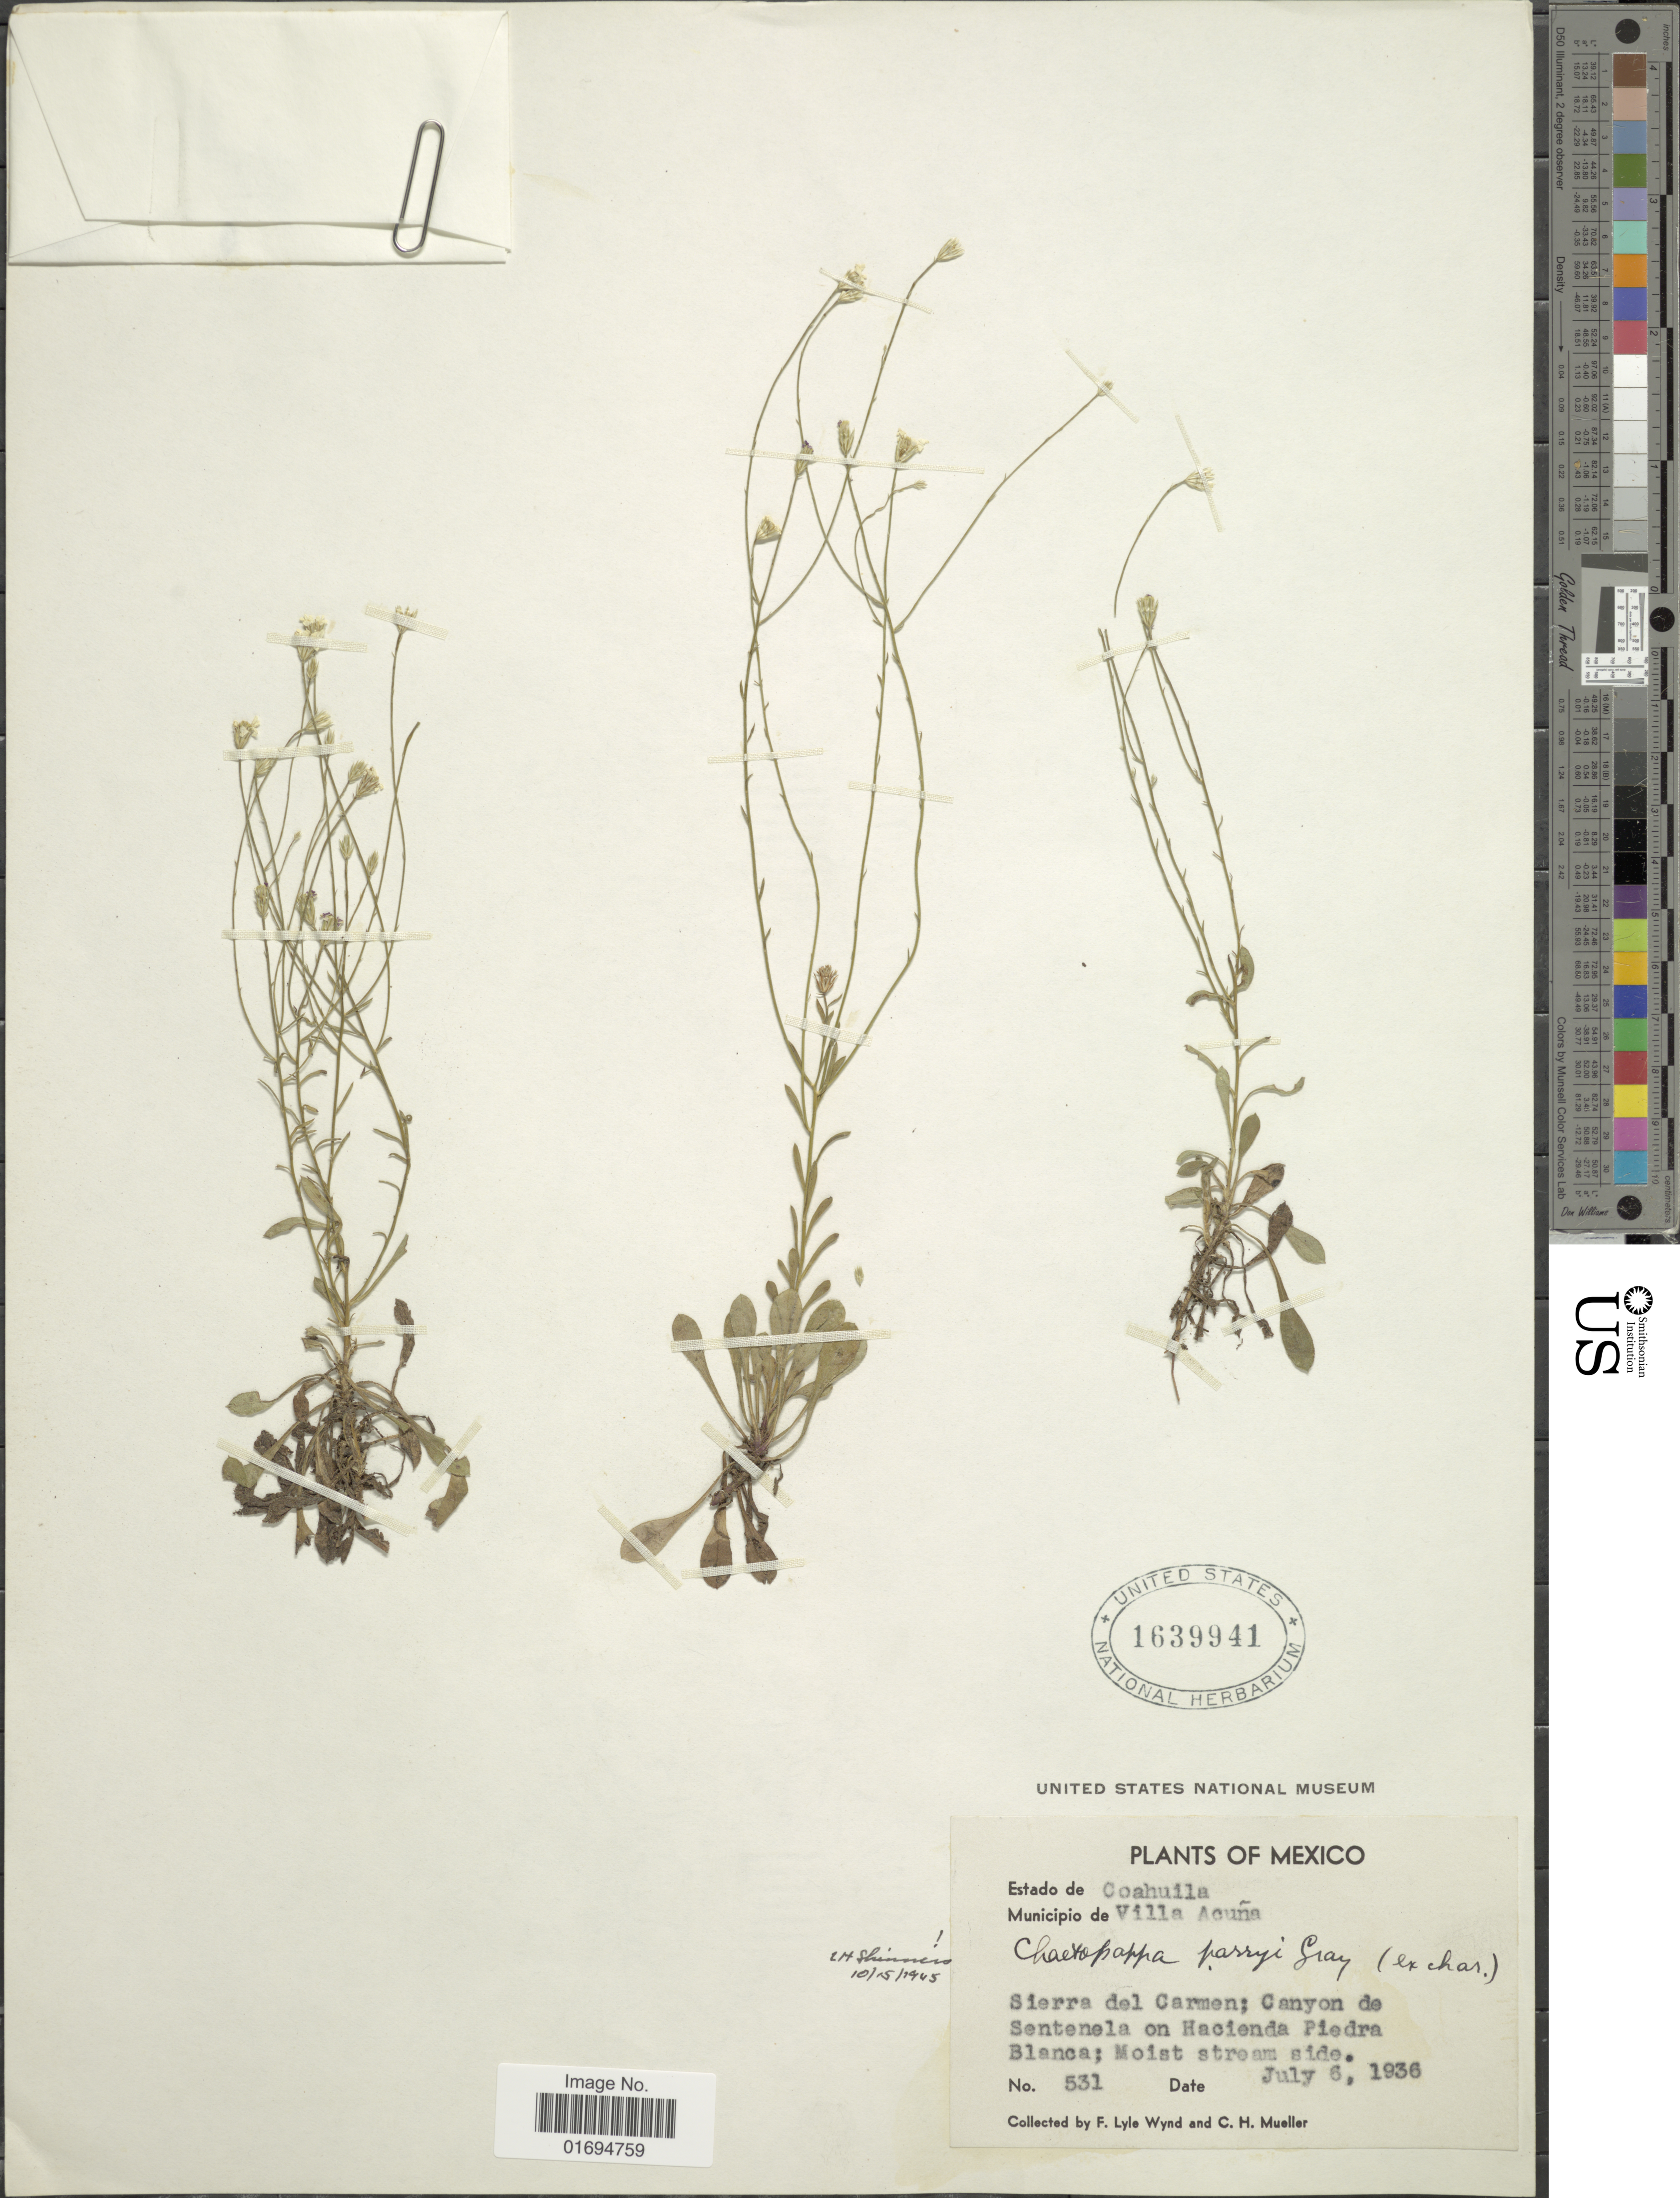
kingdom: Plantae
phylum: Tracheophyta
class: Magnoliopsida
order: Asterales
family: Asteraceae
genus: Chaetopappa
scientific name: Chaetopappa parryi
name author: A. Gray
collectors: F. L. Wynd & C. H. Mueller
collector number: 531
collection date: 1936-07-06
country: Mexico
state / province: Coahuila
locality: Municipio de Villa Acuna, Sierra del Carmen, Canyon de Sentenela on Hacienda Piedra Blanca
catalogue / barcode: US 1639941